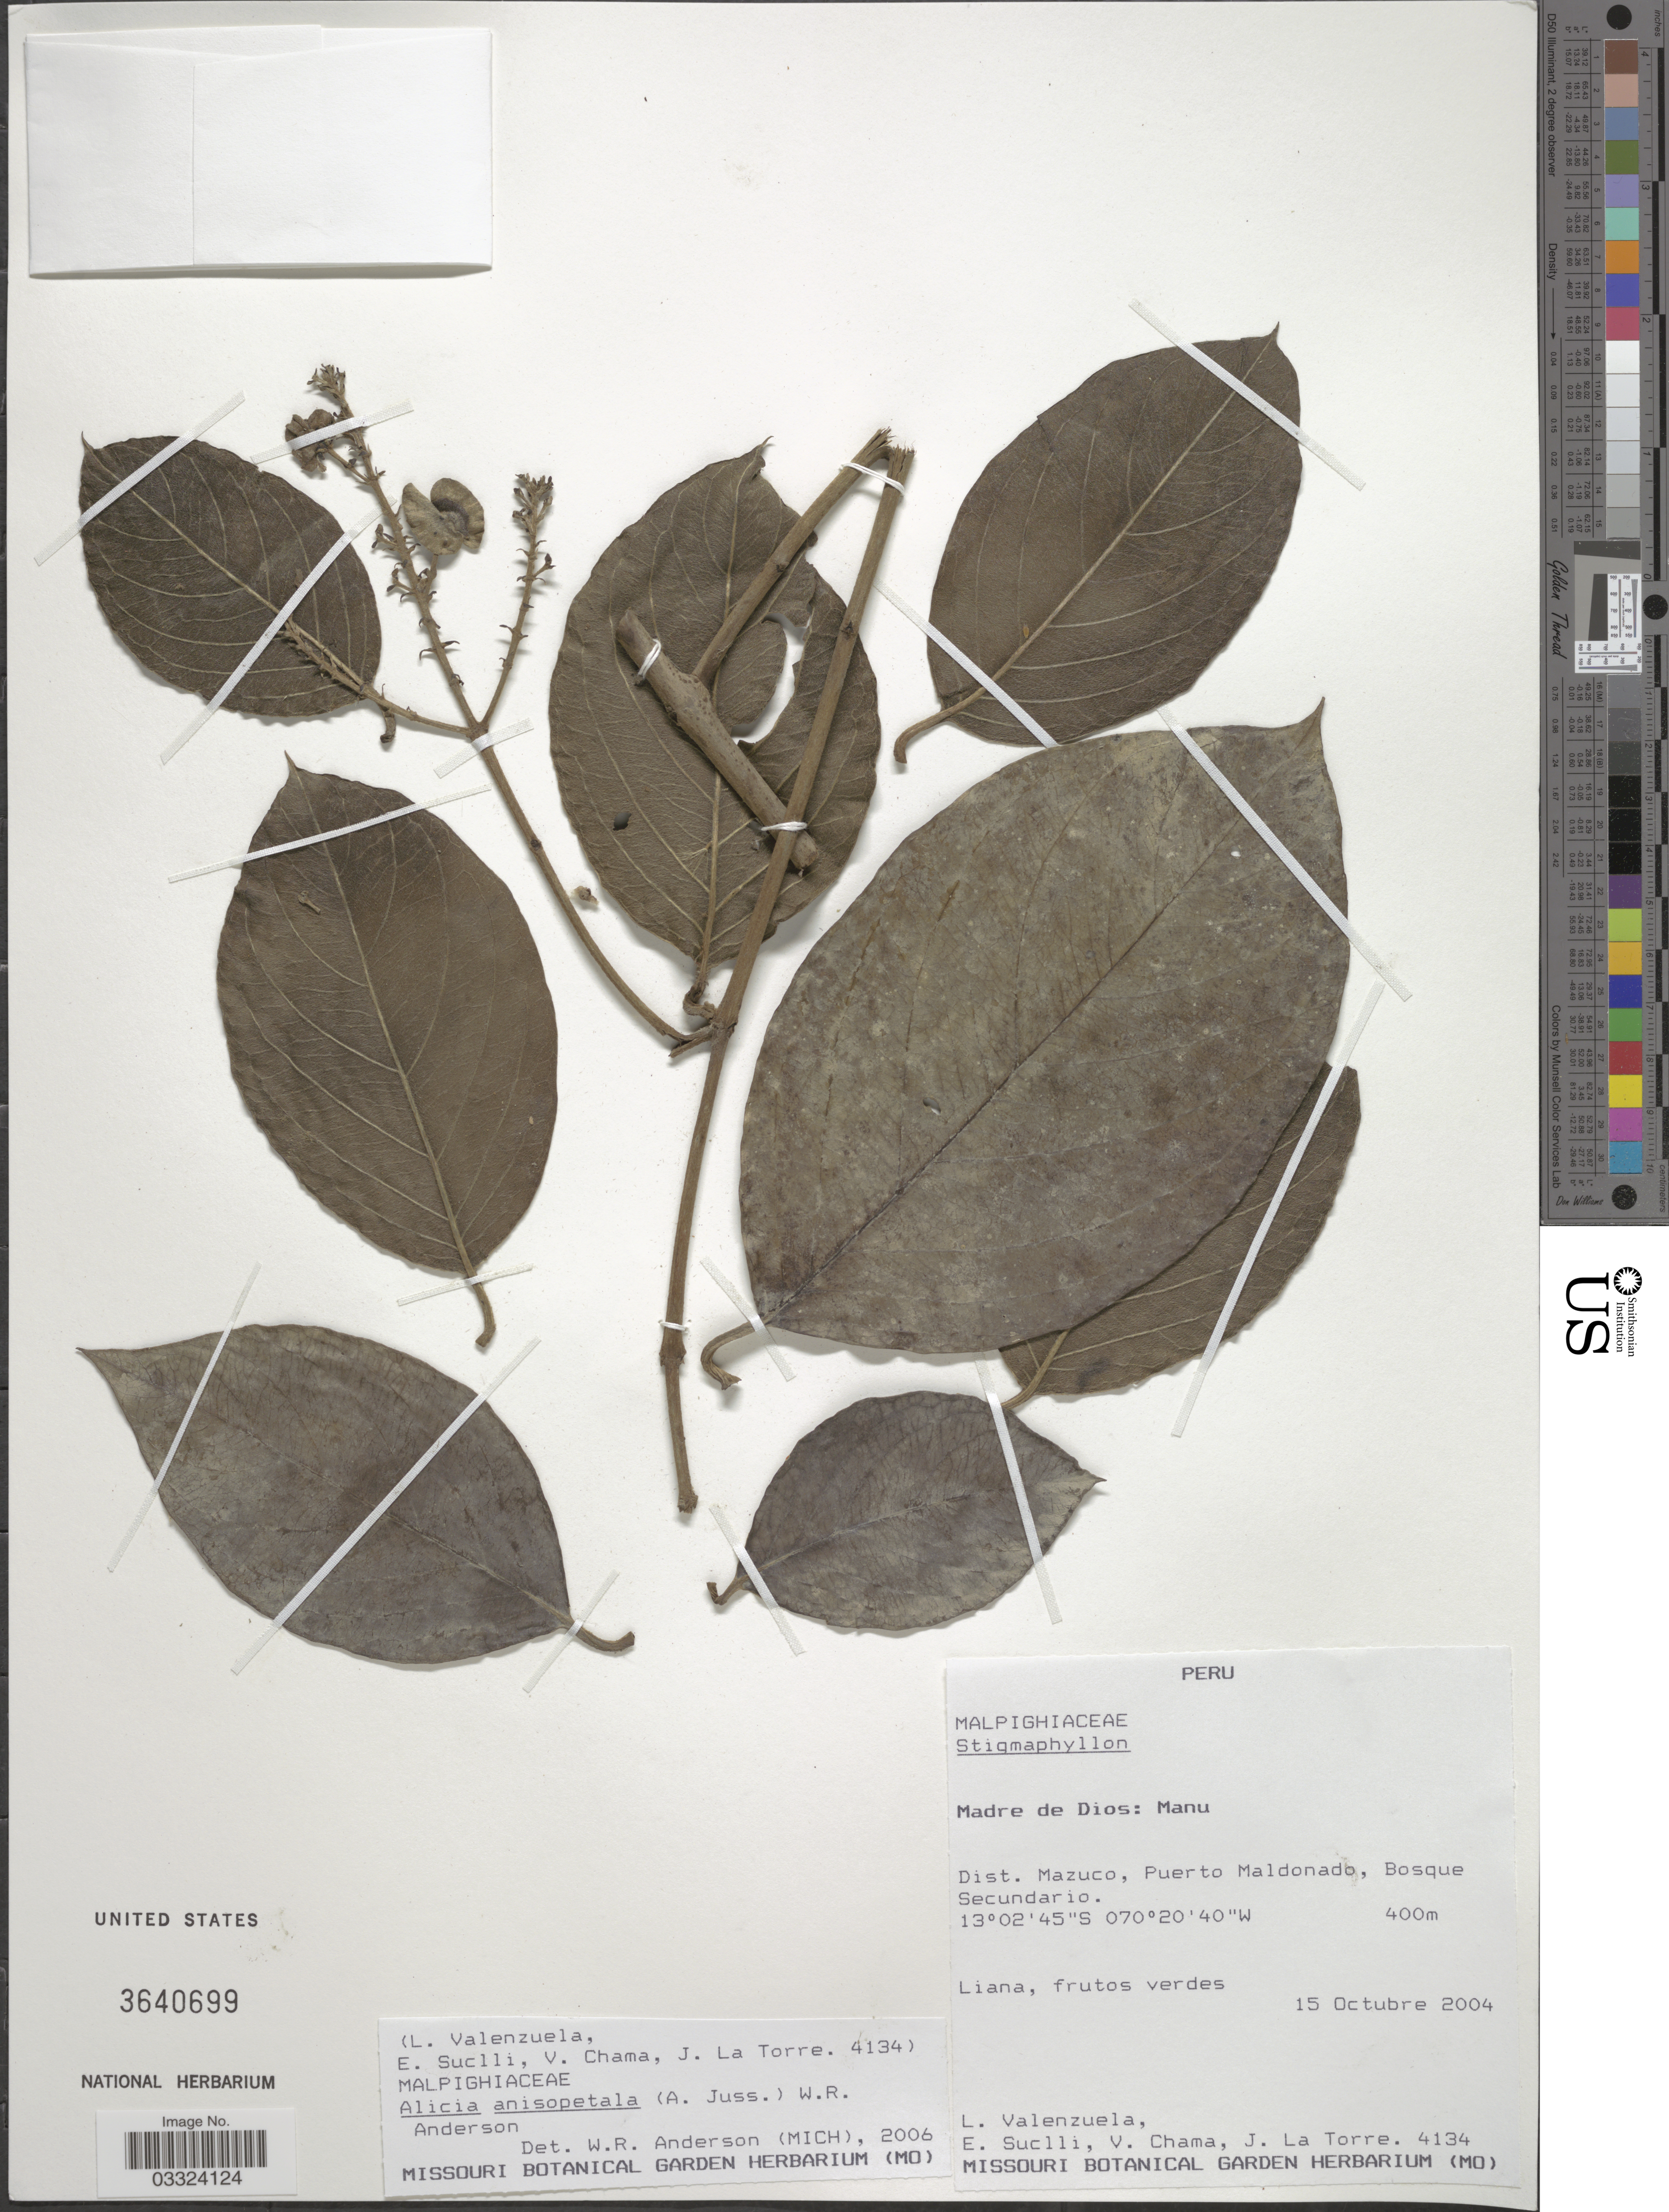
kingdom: Plantae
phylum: Tracheophyta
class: Magnoliopsida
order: Malpighiales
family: Malpighiaceae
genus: Alicia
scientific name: Alicia anisopetala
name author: (A. Juss.) W.R. Anderson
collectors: L. Valenzuela, E. Suclli, V. Chama & J. La Torre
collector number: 4134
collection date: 2004-10-15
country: Peru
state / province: Madre de Dios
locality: Manu. Dist. Mazuco, Puerto Maldonado, Bosque Secundario.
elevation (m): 400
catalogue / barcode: US 3640699